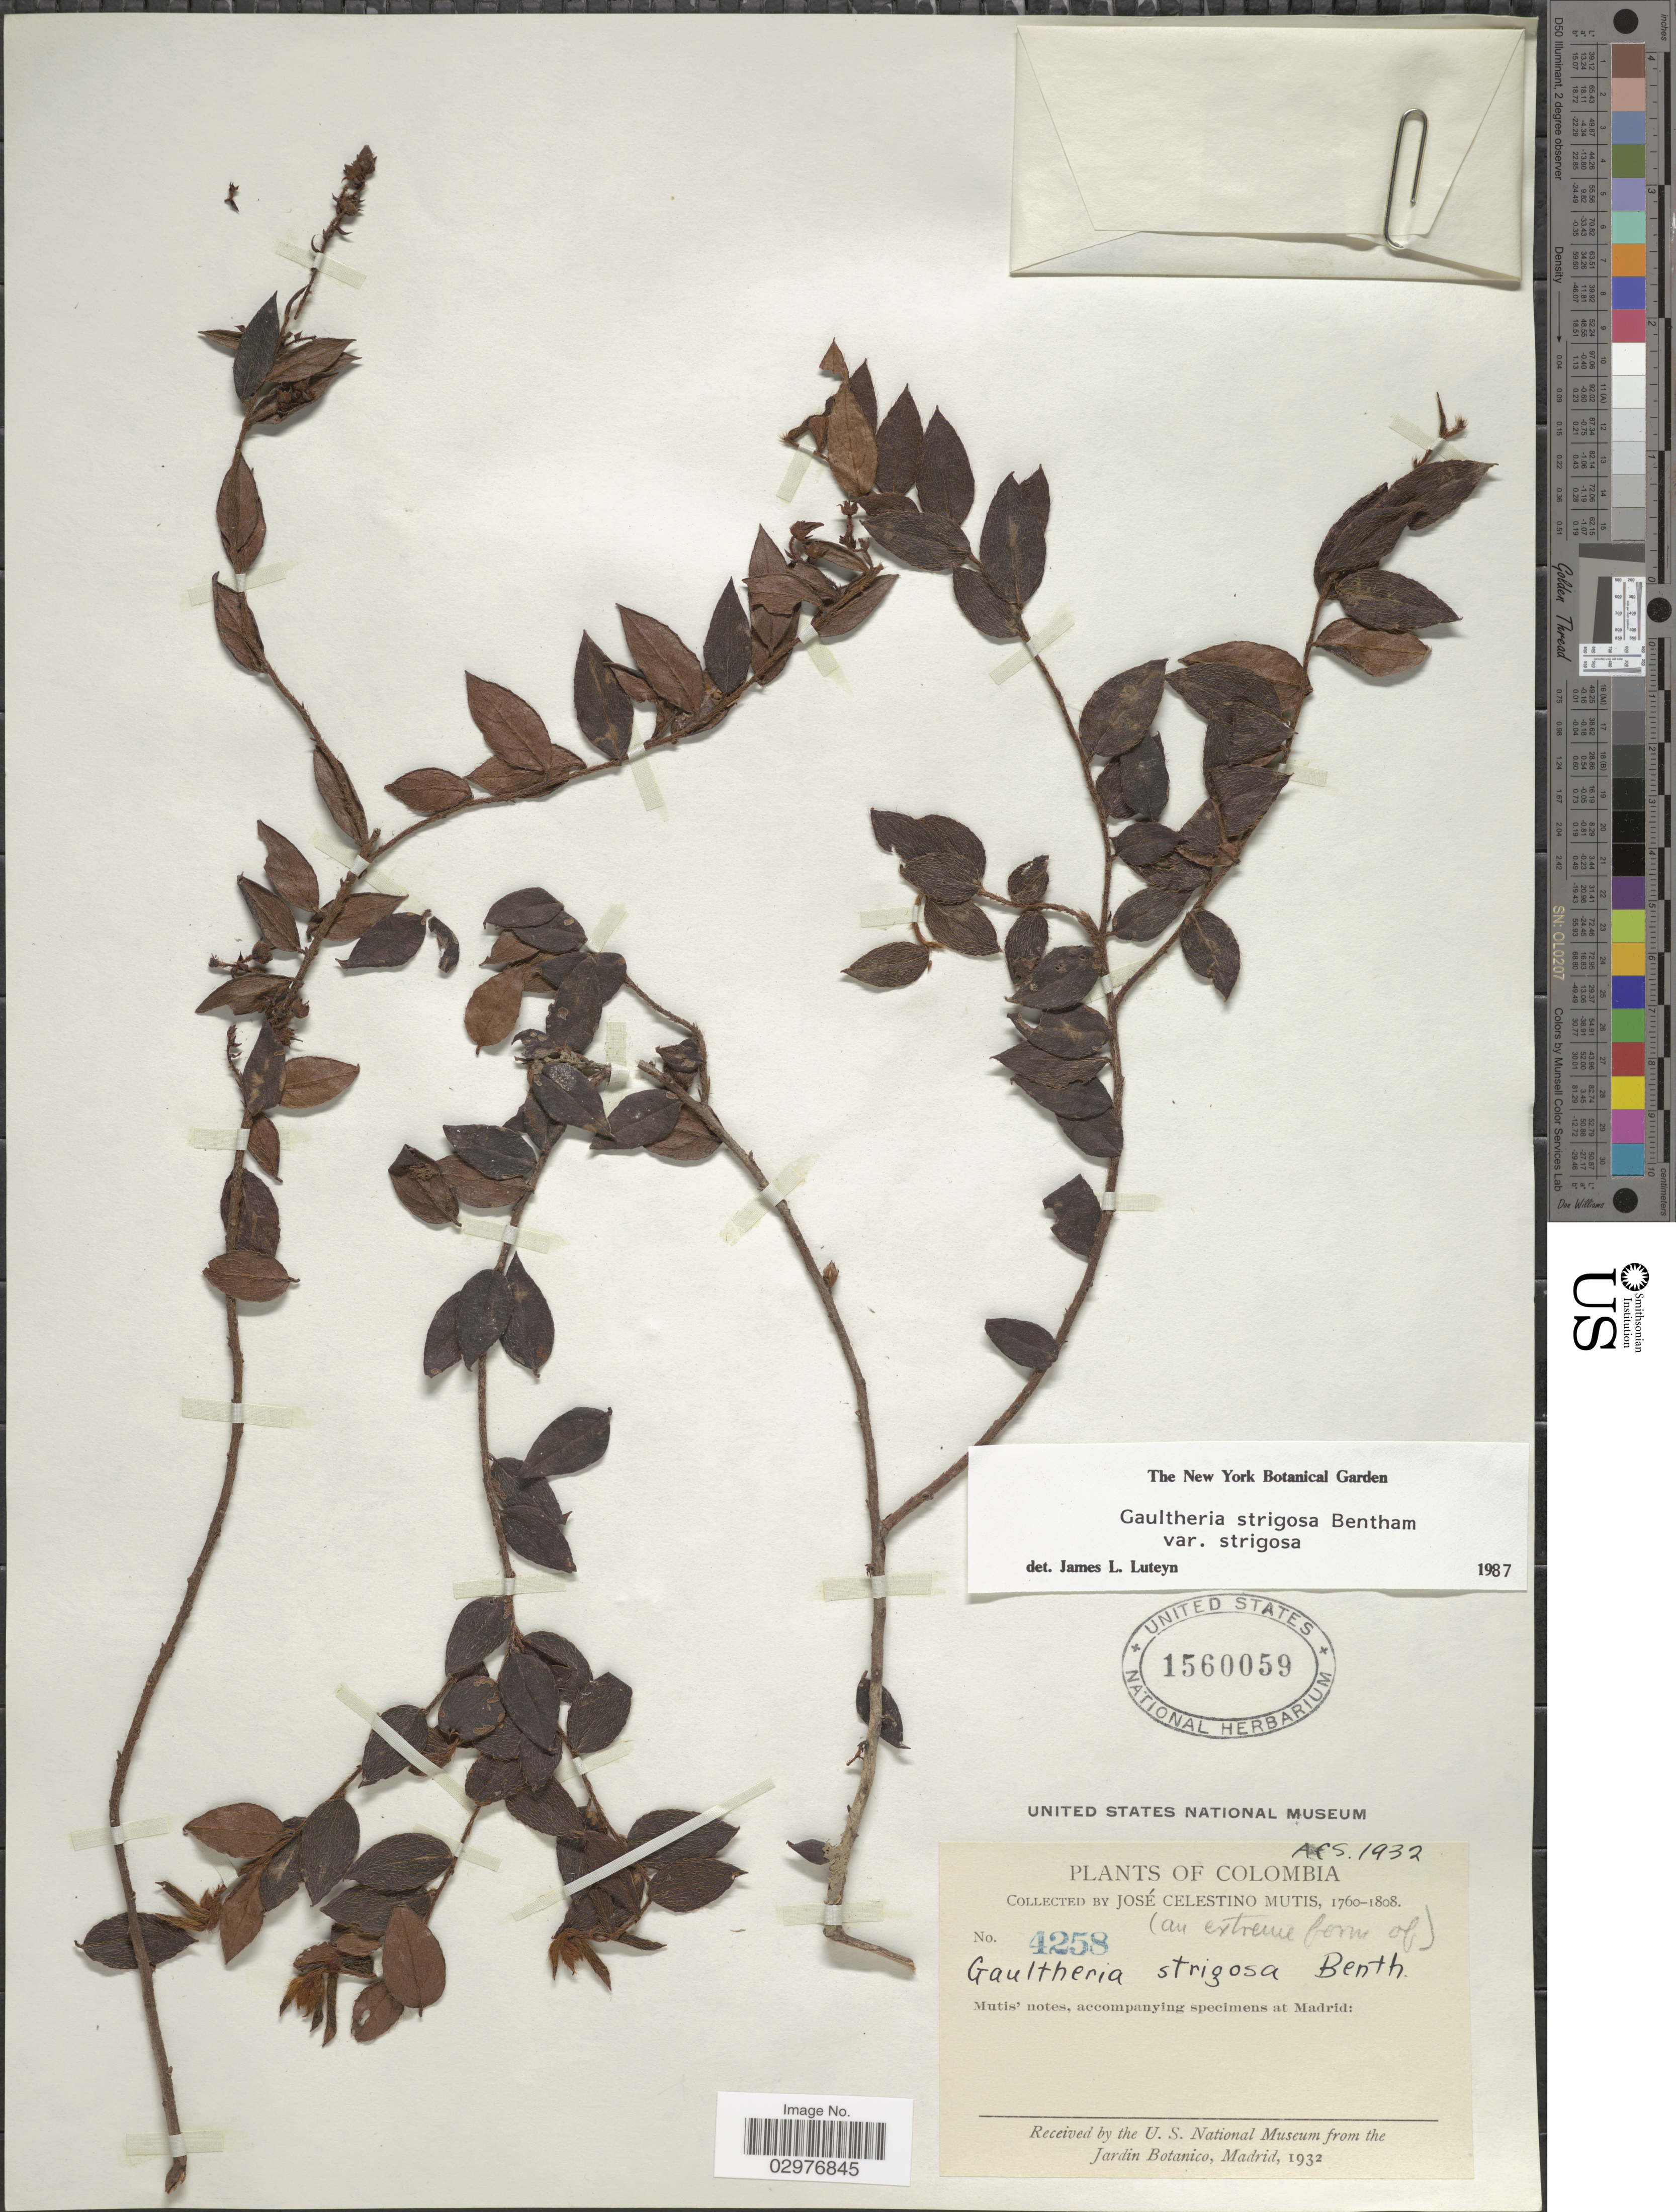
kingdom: Plantae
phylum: Tracheophyta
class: Magnoliopsida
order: Ericales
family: Ericaceae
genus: Gaultheria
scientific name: Gaultheria strigosa var. strigosa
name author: Benth.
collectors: J. C. B. Mutis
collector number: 4258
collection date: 1760/1808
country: Colombia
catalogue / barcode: US 1560059